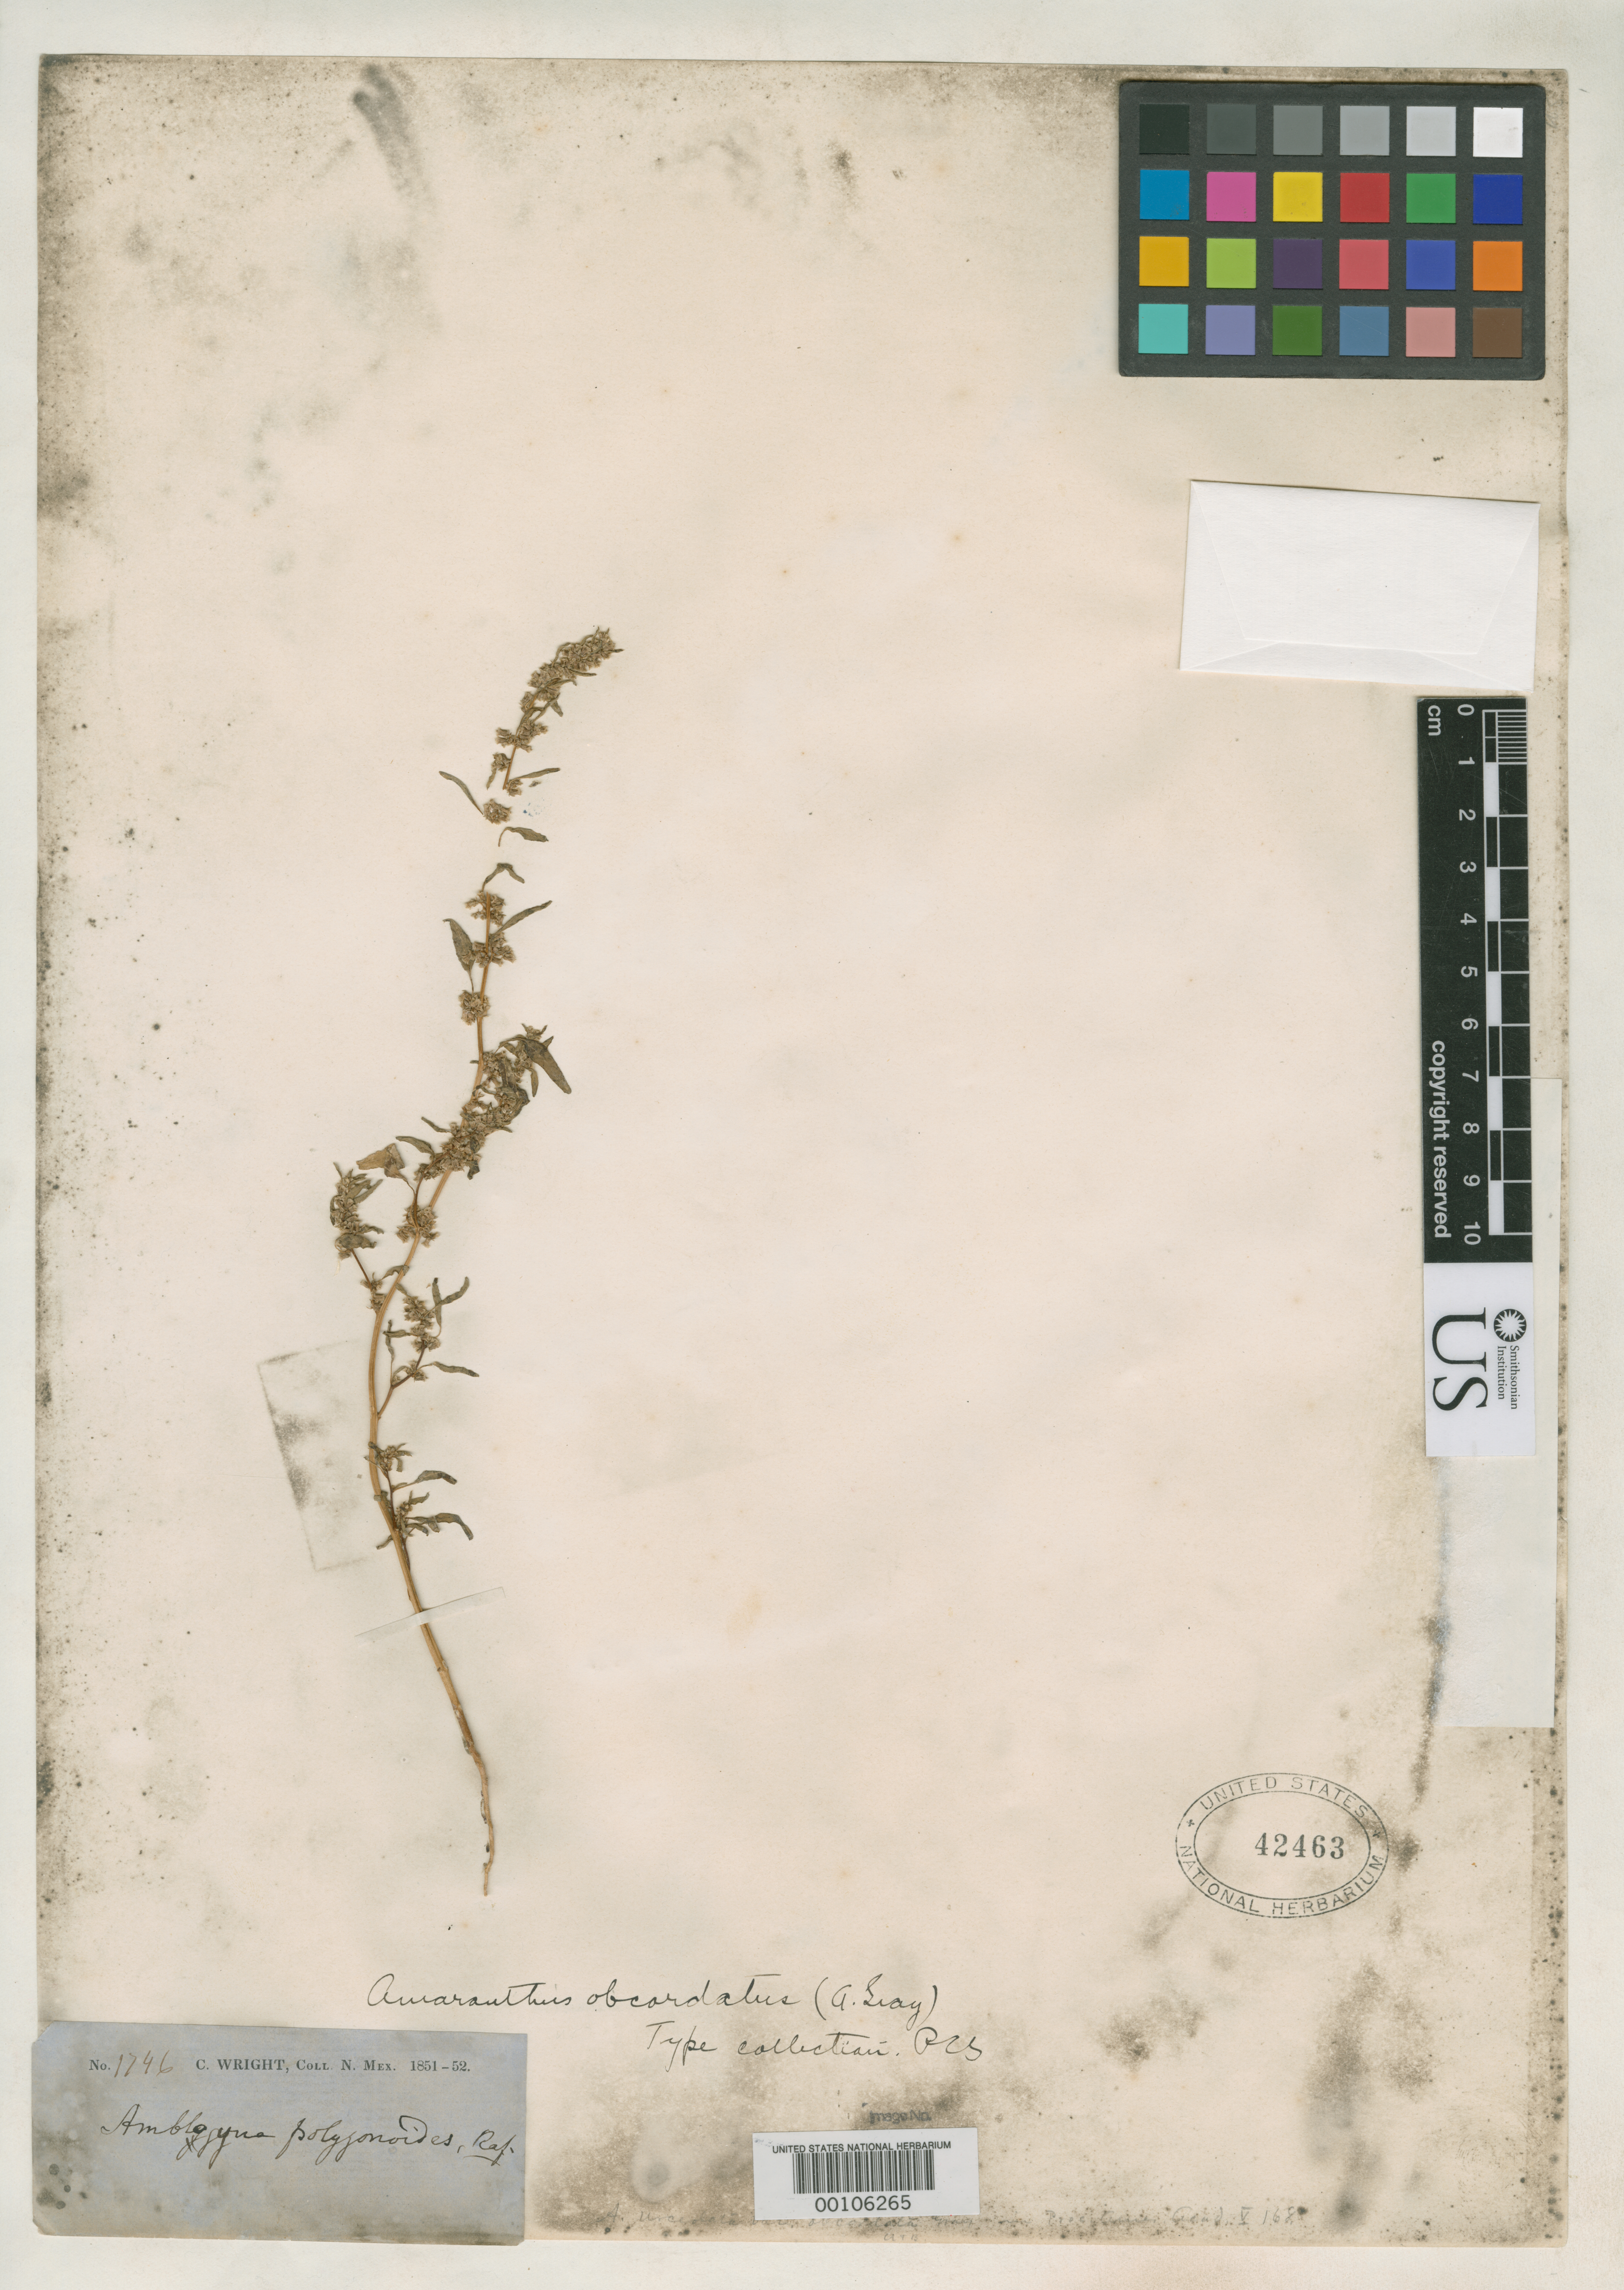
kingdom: Plantae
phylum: Tracheophyta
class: Magnoliopsida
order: Caryophyllales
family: Amaranthaceae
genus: Amaranthus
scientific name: Amaranthus urceolatus var. obcordata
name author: A. Gray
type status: Isotype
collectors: C. Wright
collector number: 1746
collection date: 1851/1852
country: United States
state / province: New Mexico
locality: "N. Mex." [=northern Mexico or New Mexico? either way possibly referring to present-day Arizona or Texas]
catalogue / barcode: US 42463